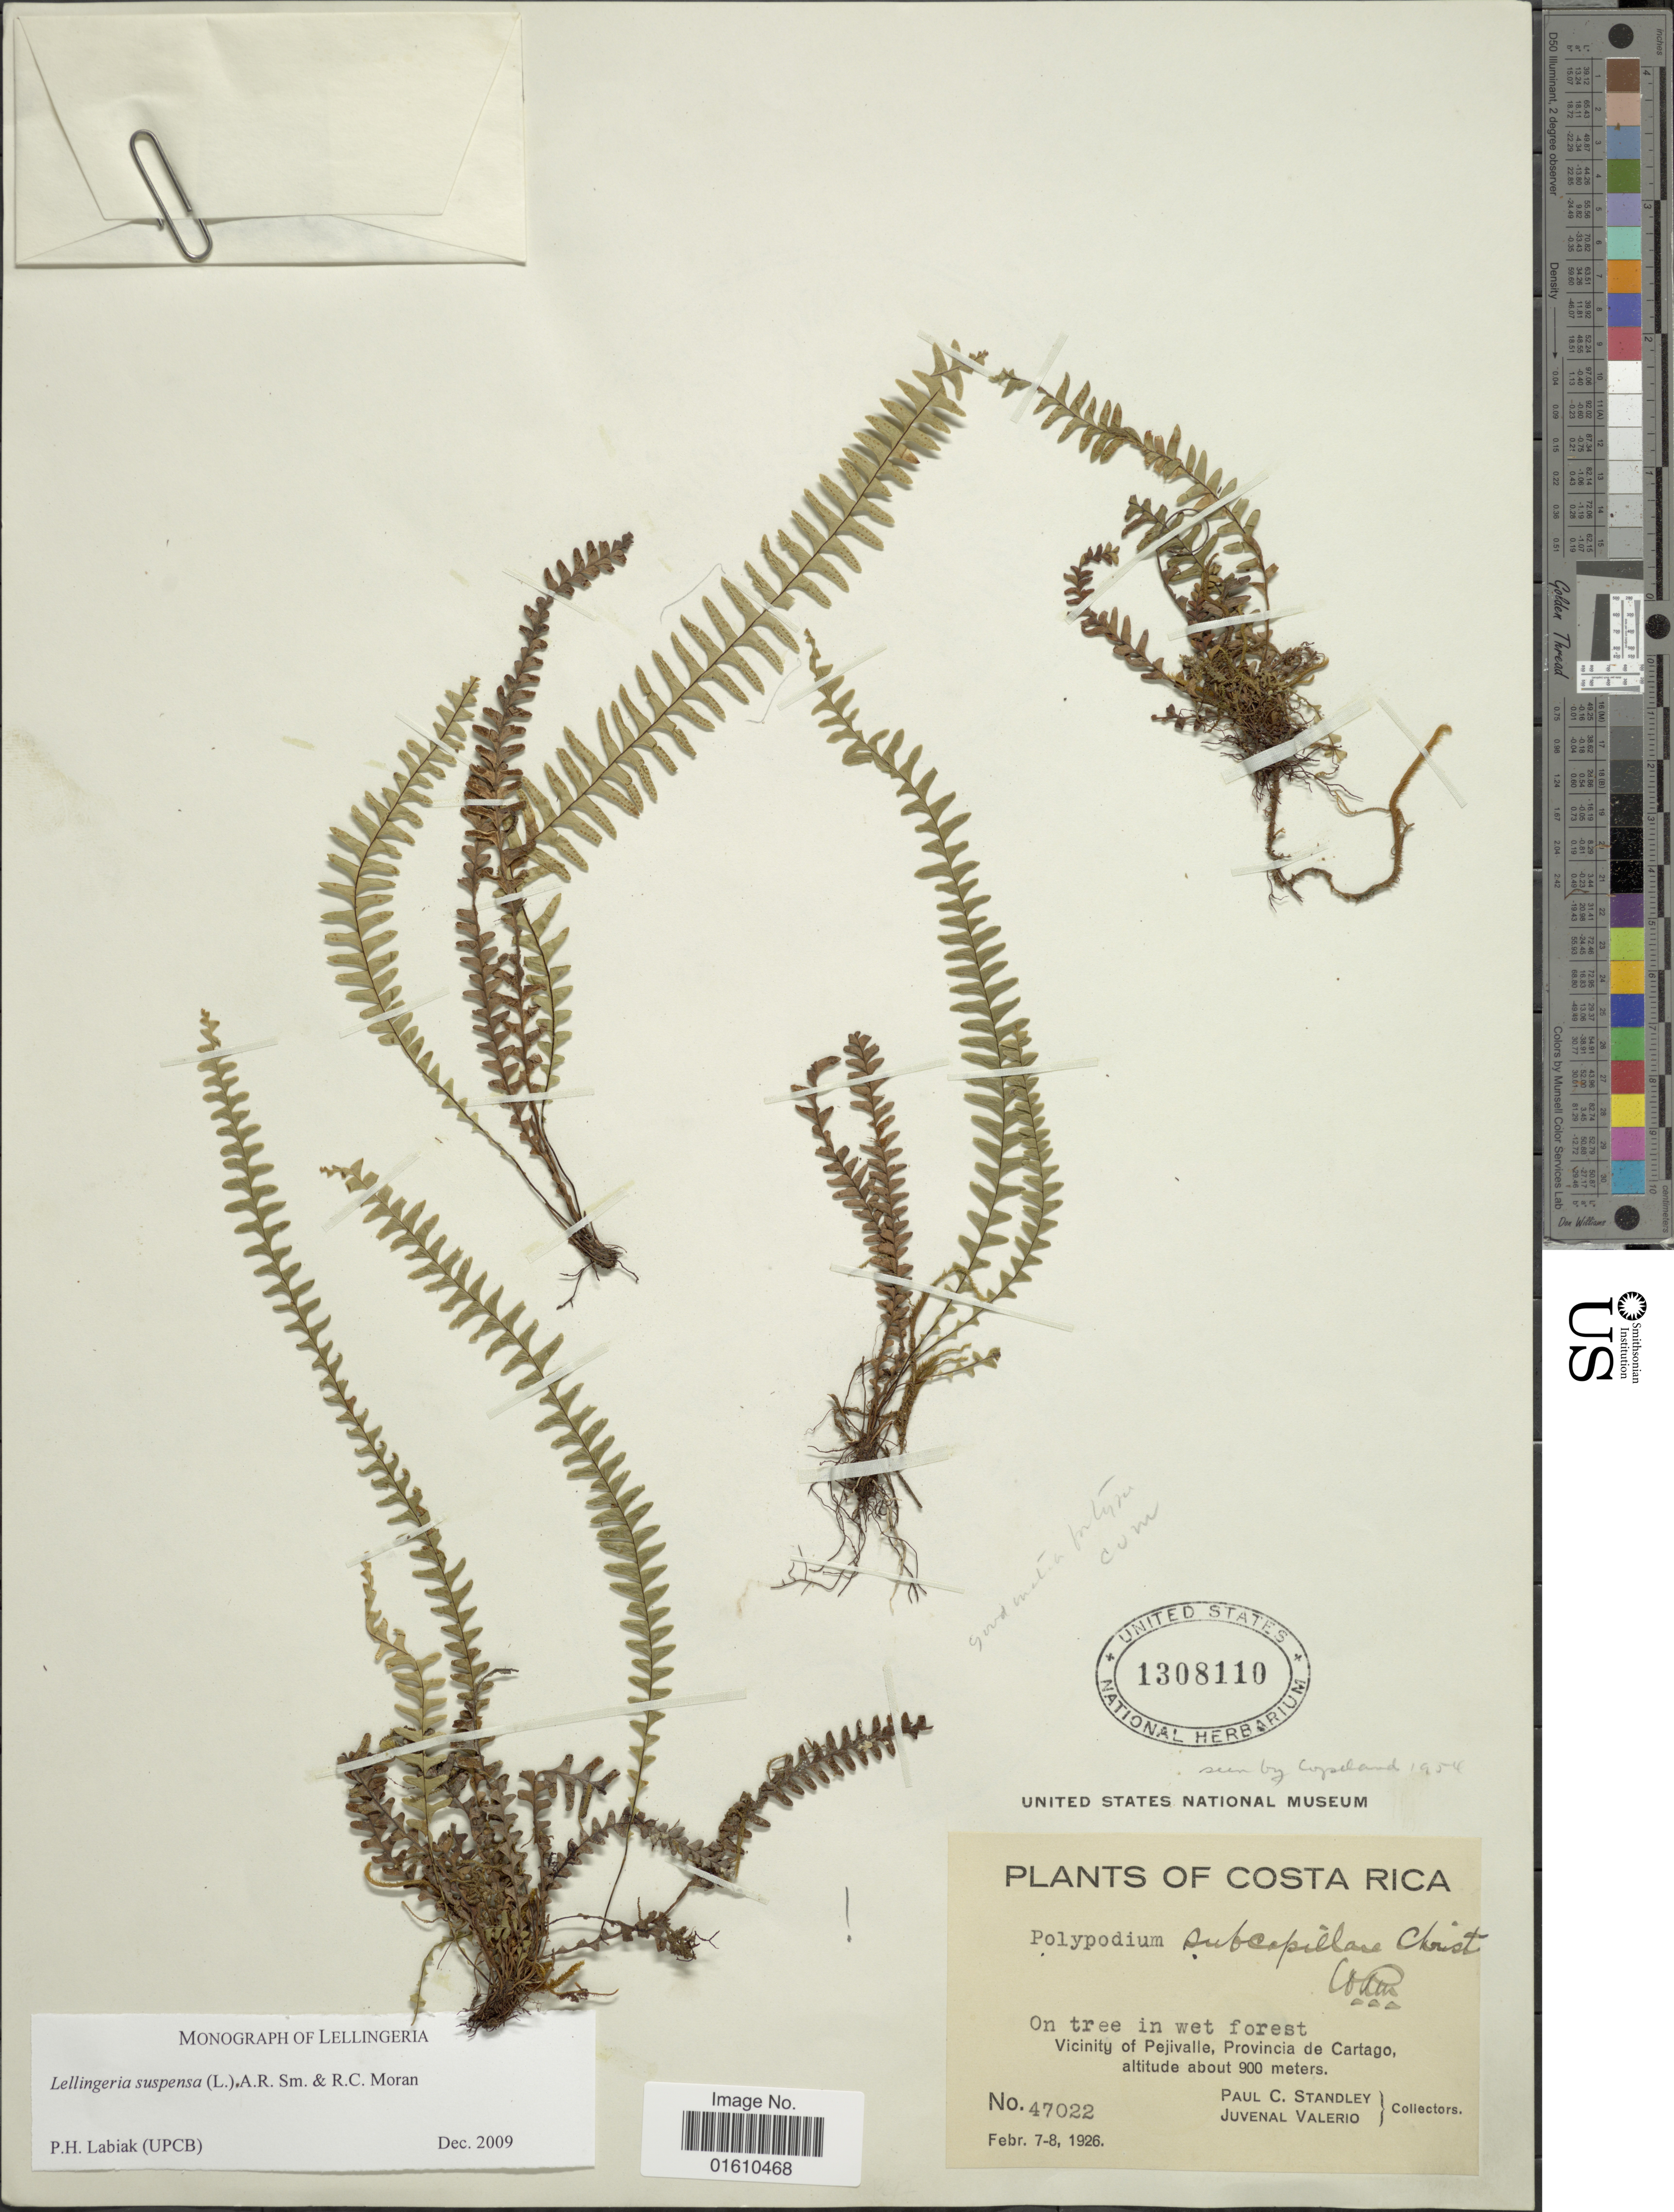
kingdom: Plantae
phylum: Tracheophyta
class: Polypodiopsida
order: Polypodiales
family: Polypodiaceae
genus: Lellingeria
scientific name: Lellingeria suspensa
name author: (L.) A.R. Sm. & R.C. Moran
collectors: P. C. Standley & J. Valerio R.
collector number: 47022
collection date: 1926-02-07/1926-02-08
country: Costa Rica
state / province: Cartago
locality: Vicinity of Pejivalle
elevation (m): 900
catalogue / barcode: US 1308110